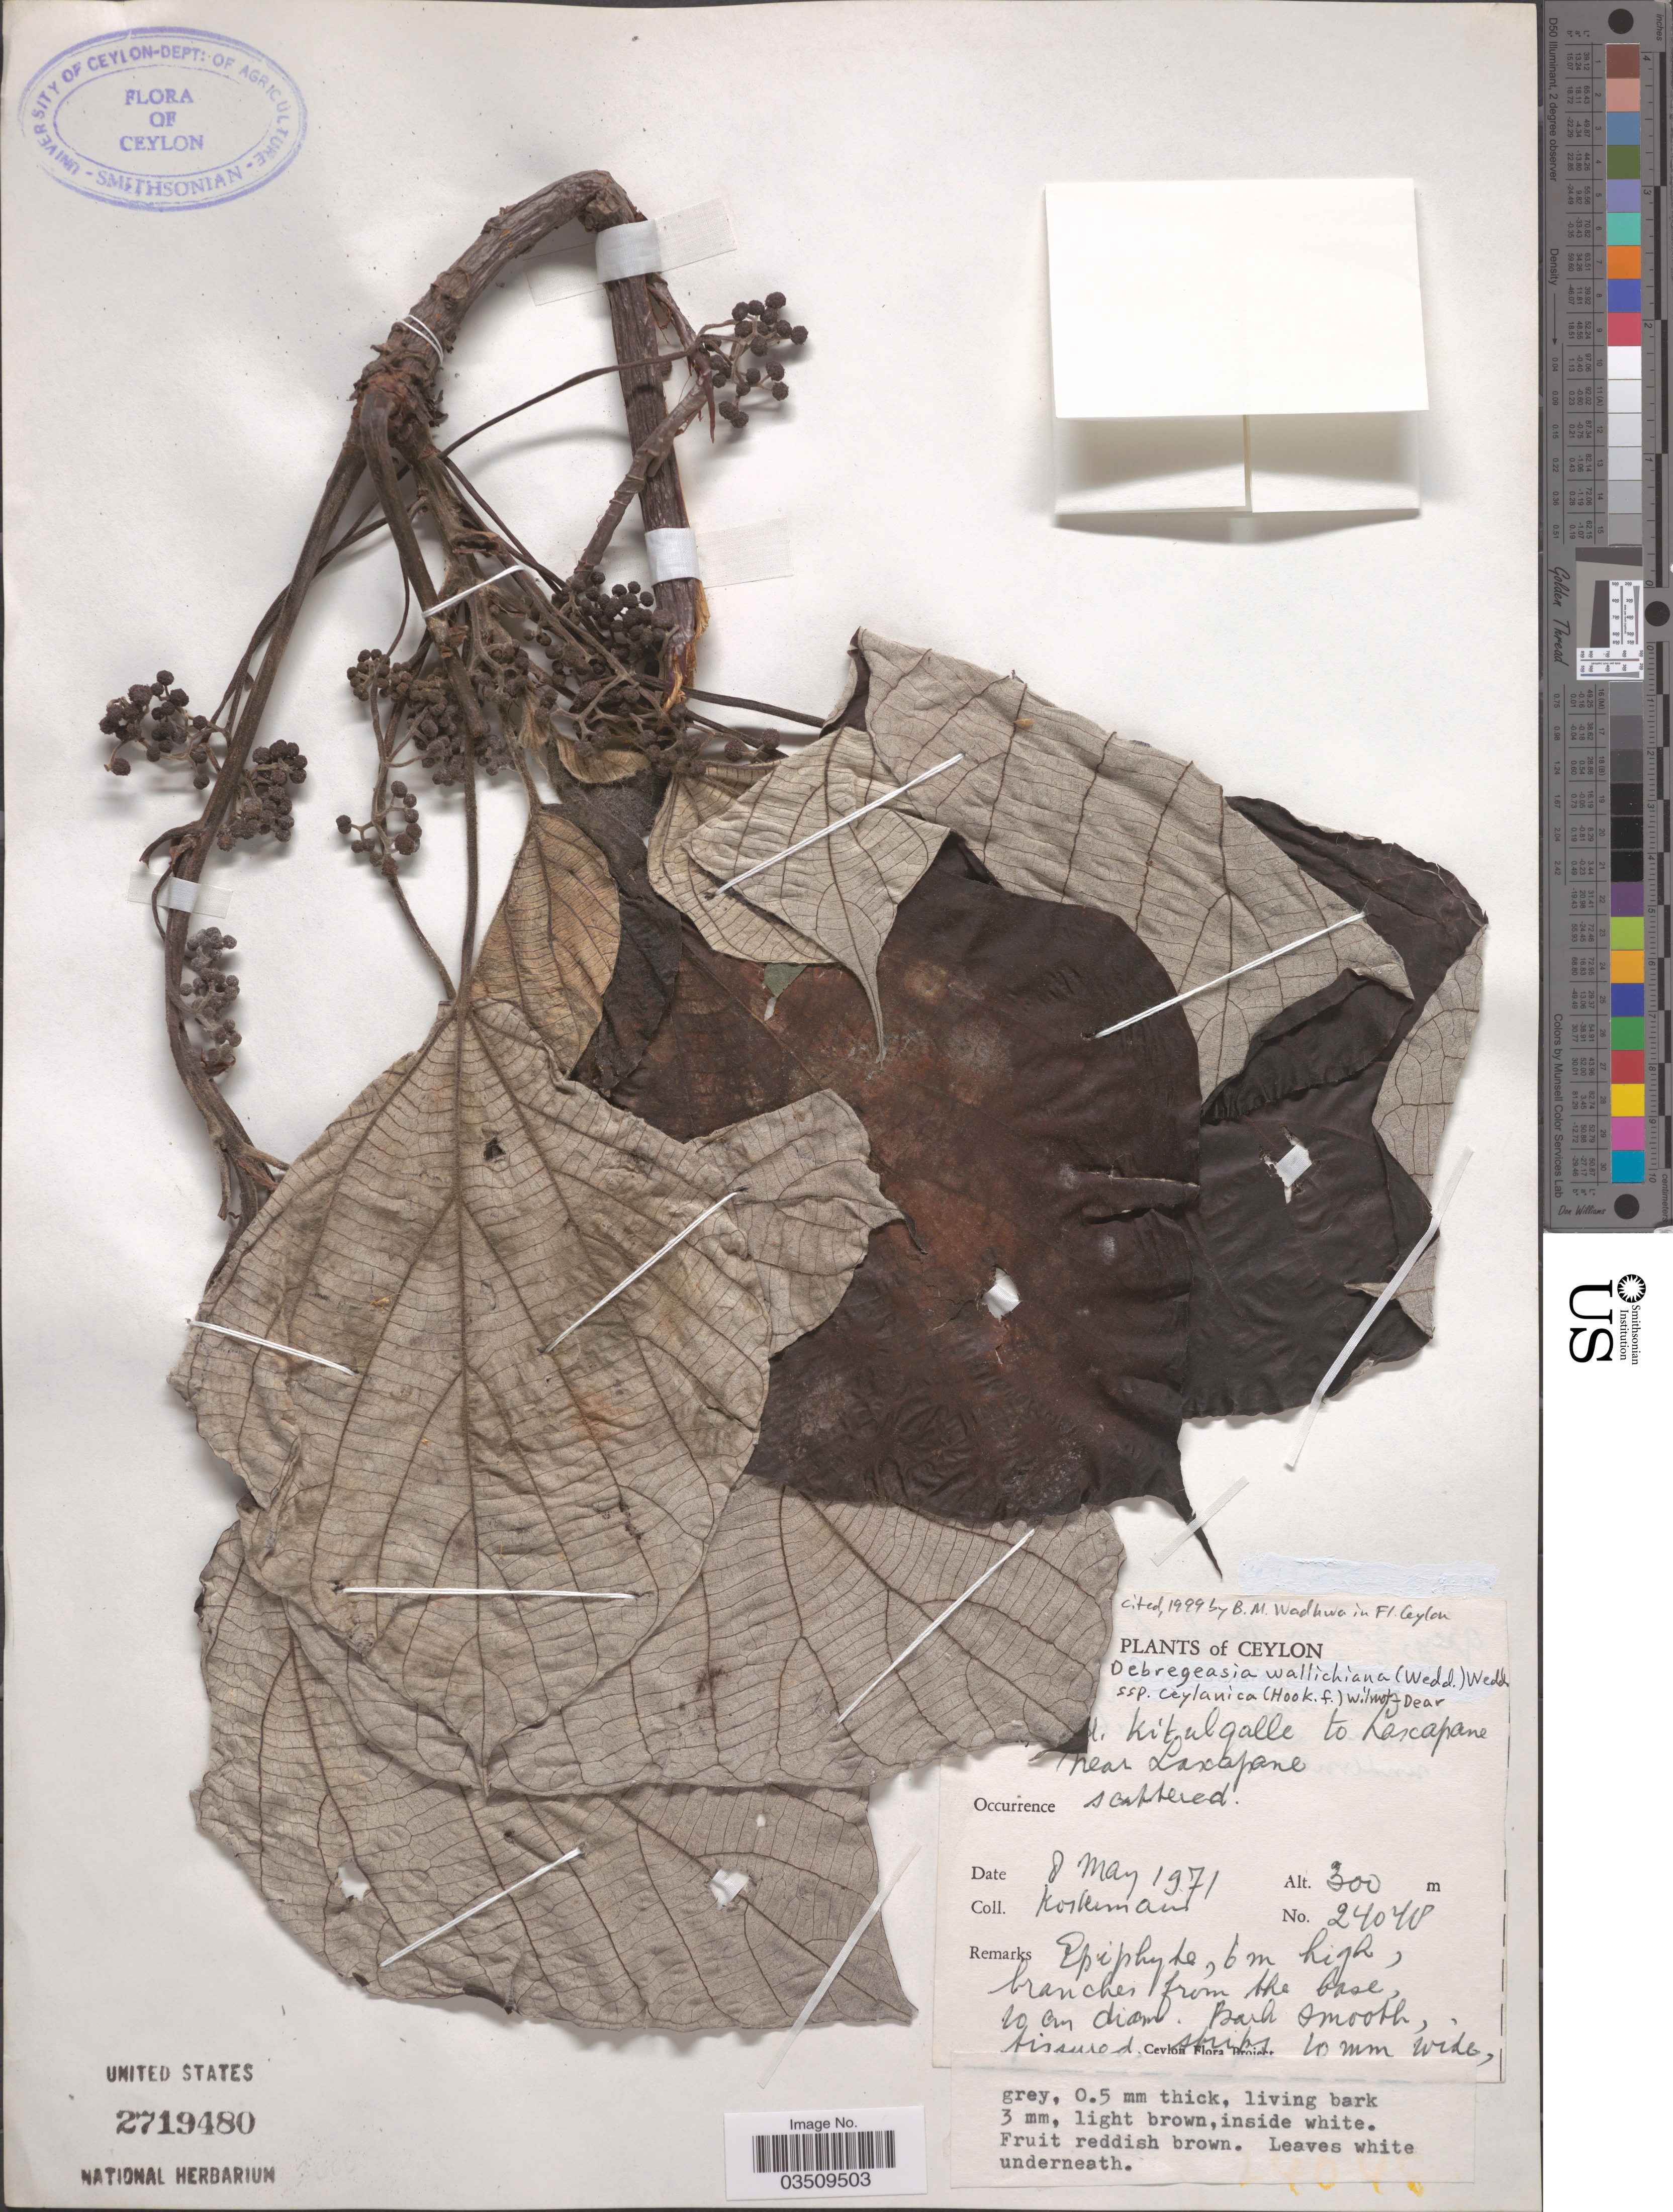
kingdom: Plantae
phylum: Tracheophyta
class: Magnoliopsida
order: Rosales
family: Urticaceae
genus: Debregeasia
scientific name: Debregeasia wallichiana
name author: (Wedd.) Wedd.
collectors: Kostermans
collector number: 24048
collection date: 1971-05-08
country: Sri Lanka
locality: Ceylon. [illegible text] Kitulgalle to Laxapane near Laxapane.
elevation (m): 300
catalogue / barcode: US 2719480